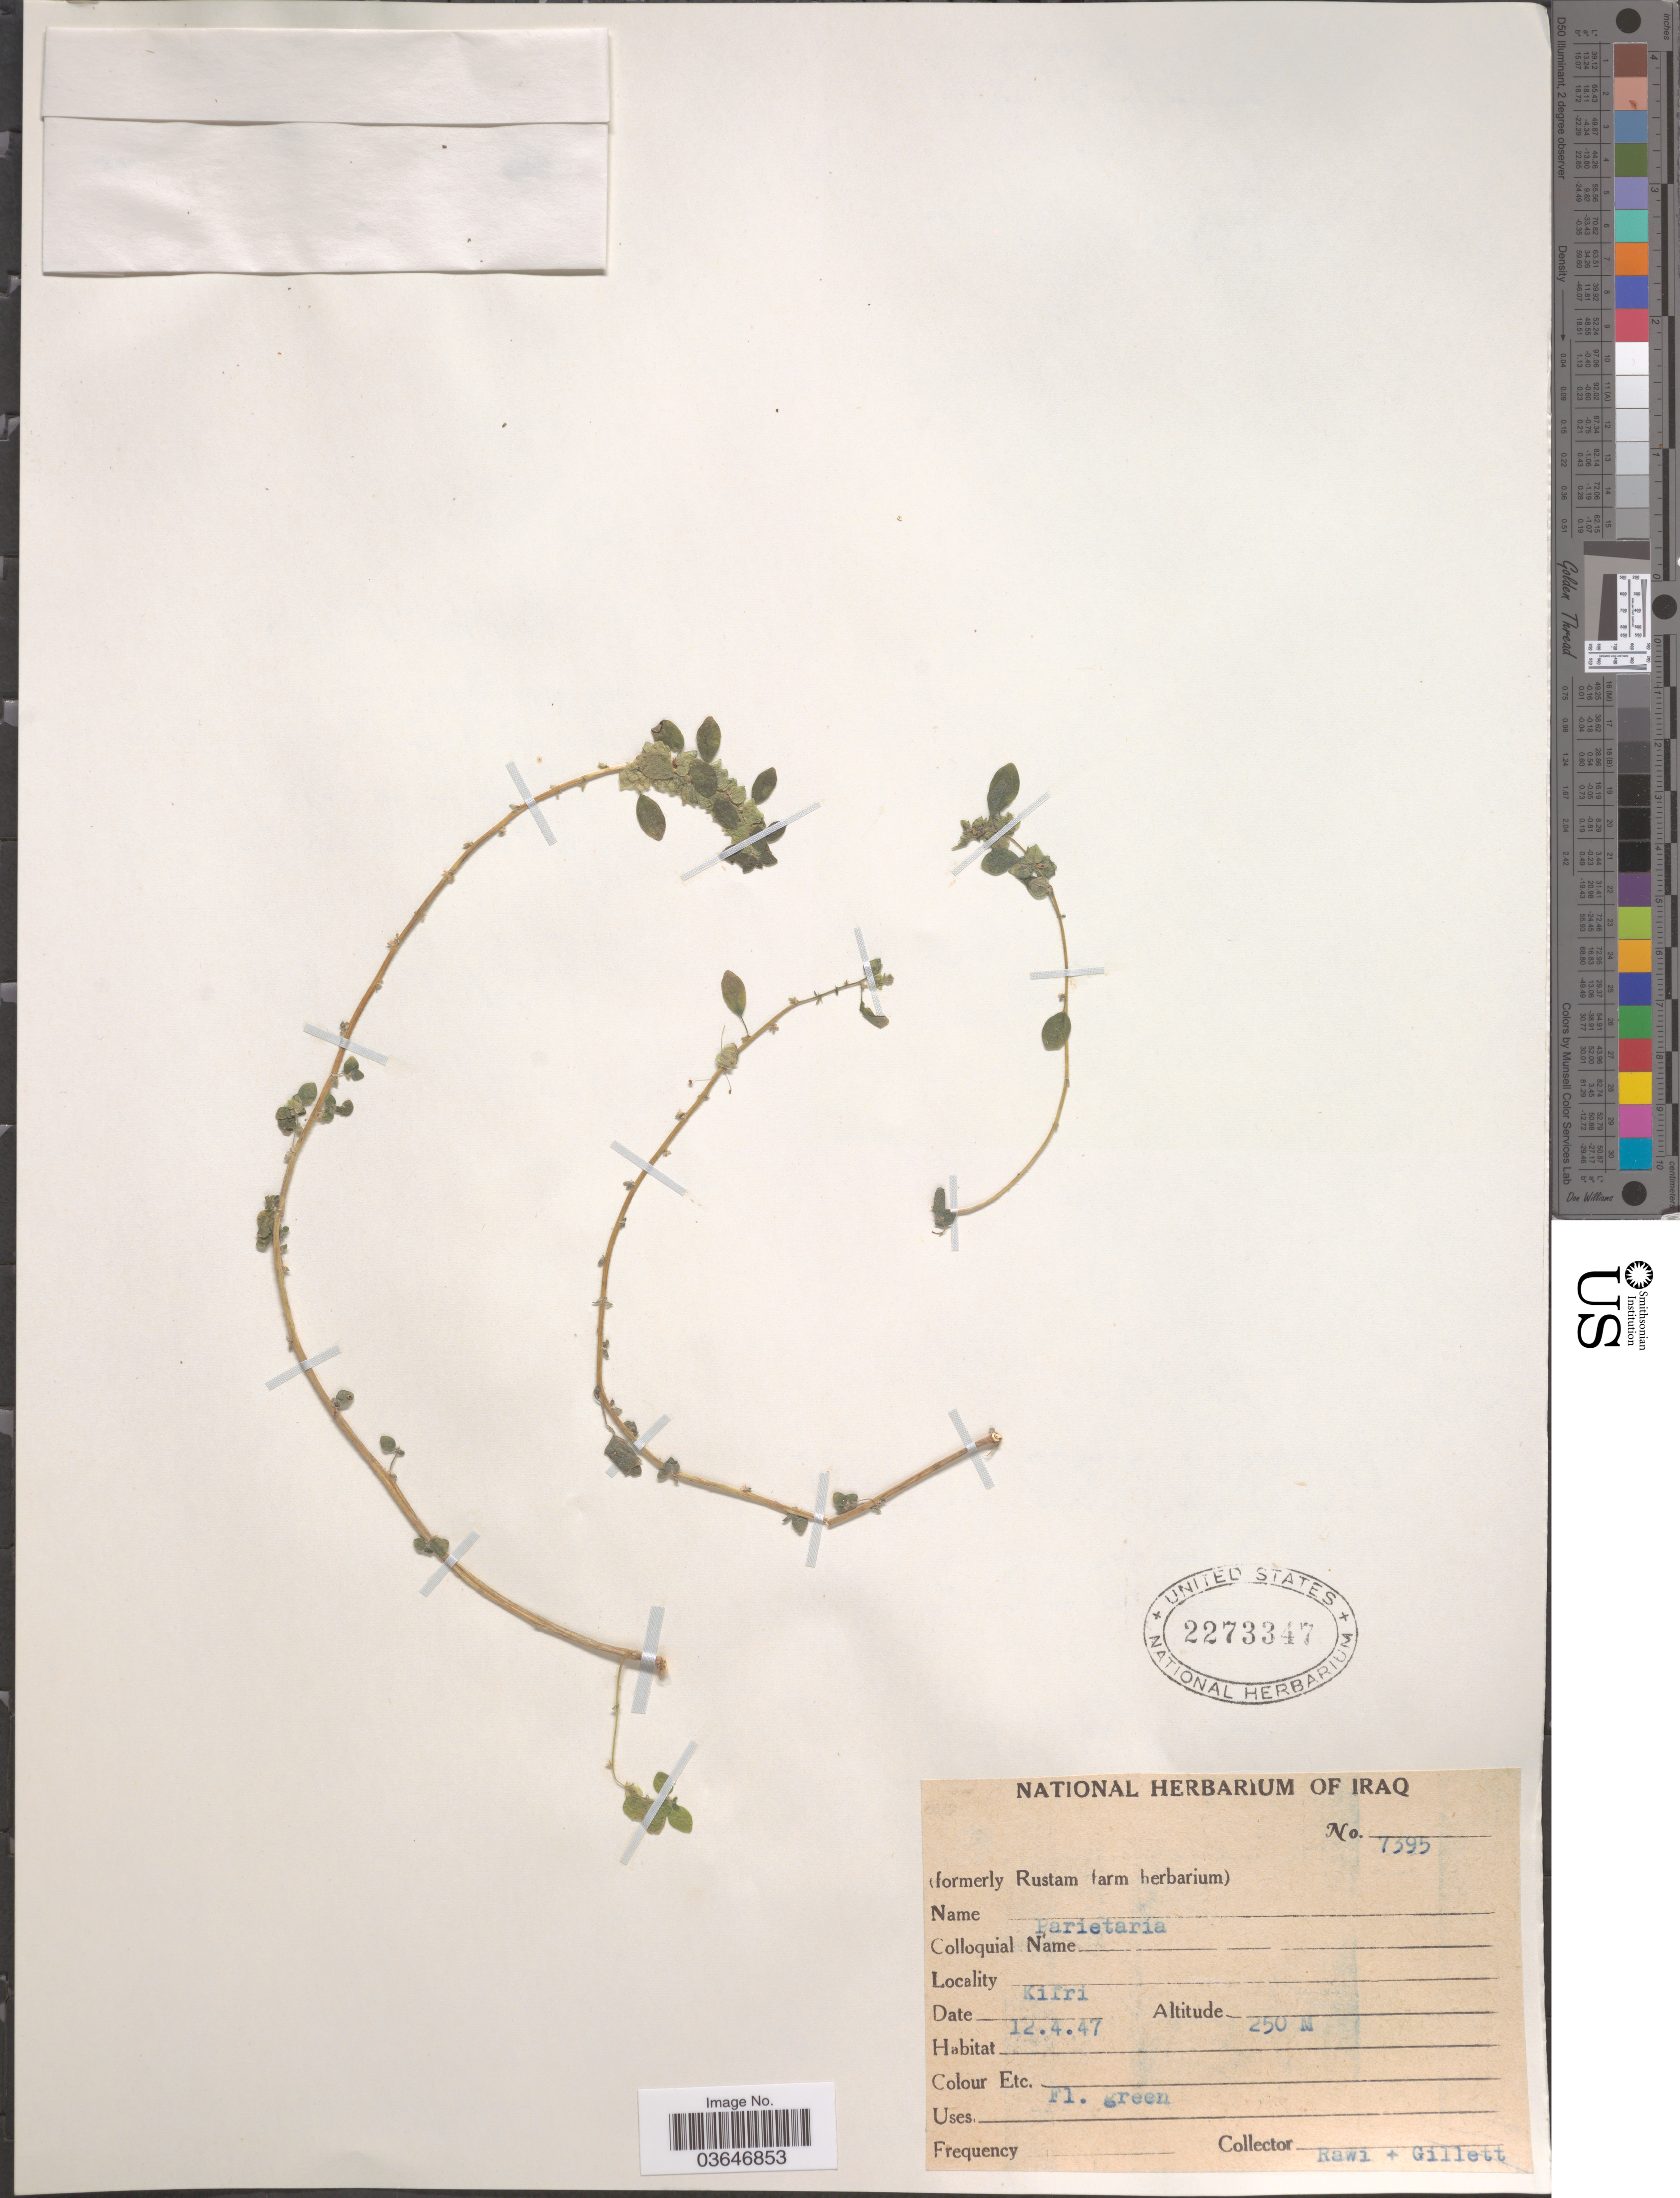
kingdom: Plantae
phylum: Tracheophyta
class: Magnoliopsida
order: Rosales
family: Urticaceae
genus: Parietaria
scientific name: Parietaria sp.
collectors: -. Rawi & Gillett, --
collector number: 7395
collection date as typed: Transcribed d/m/y: 12/4/47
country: Iraq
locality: Kifri.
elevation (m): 250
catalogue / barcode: US 2273347